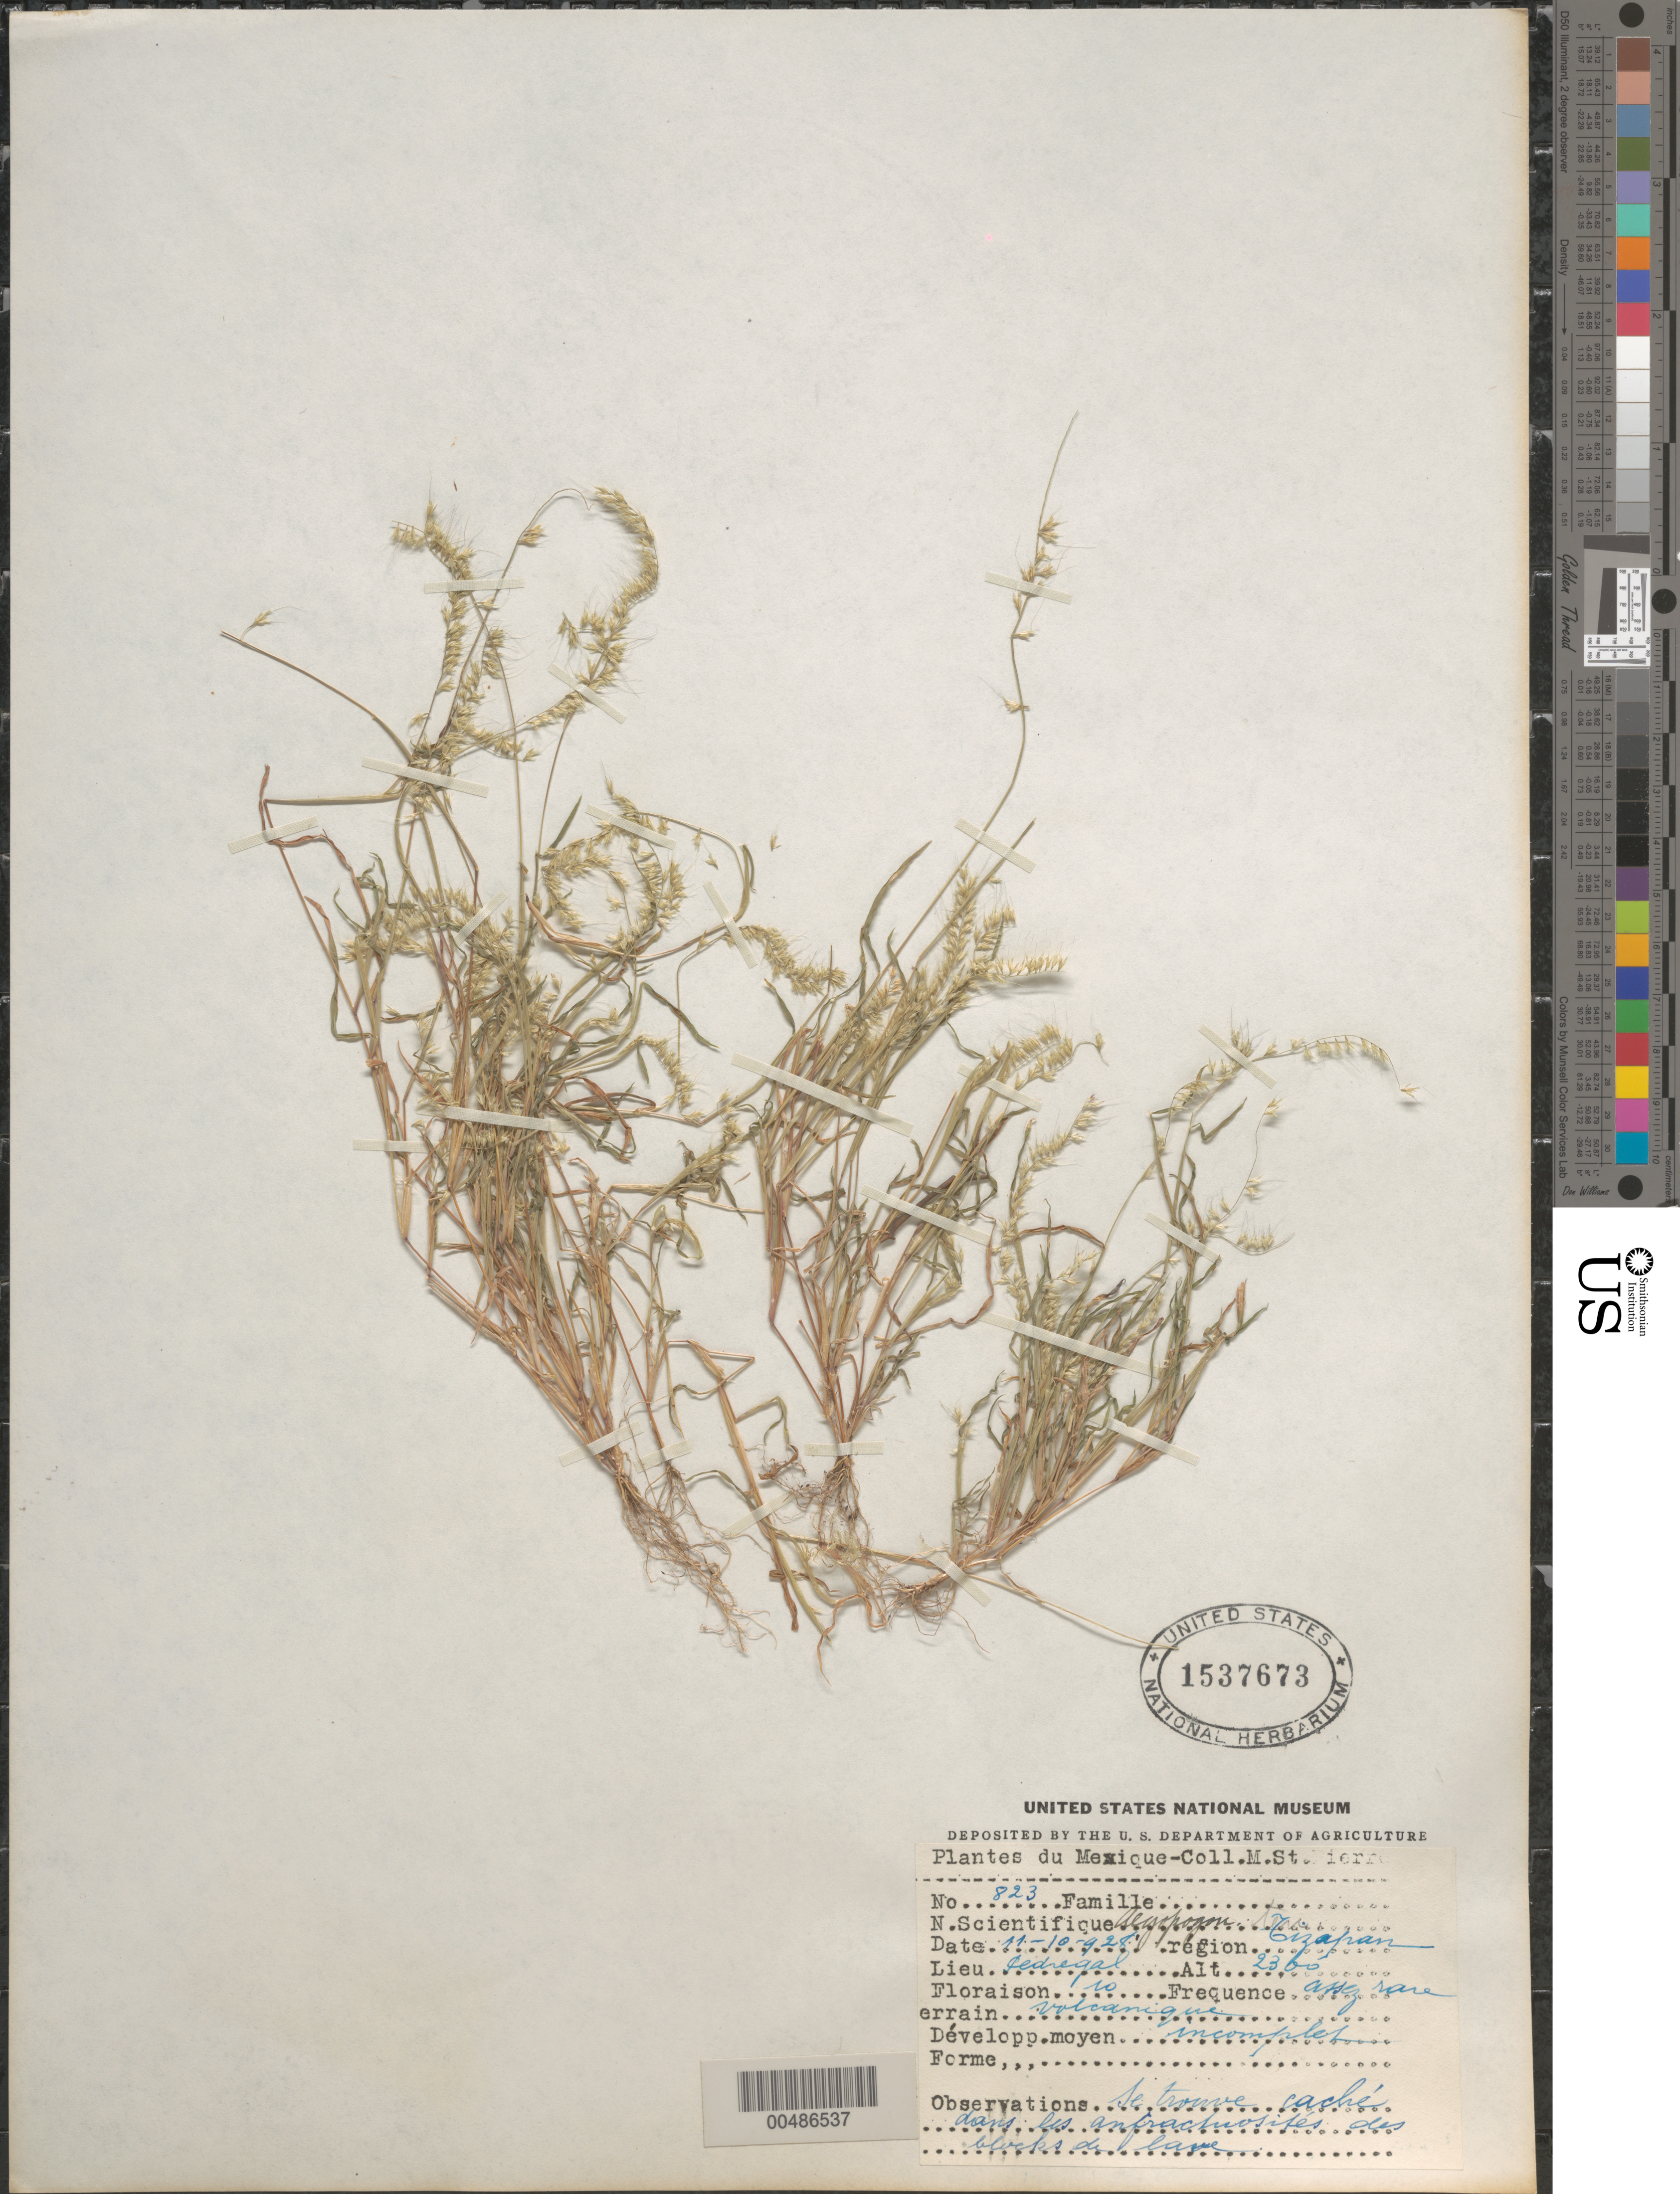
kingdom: Plantae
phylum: Tracheophyta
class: Liliopsida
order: Poales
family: Poaceae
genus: Aegopogon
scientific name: Aegopogon tenellus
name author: (DC.) Trin.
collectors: M. Saint-Pierre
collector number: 823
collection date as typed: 11 Oct 1924 or 10 Nov 1924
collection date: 1924-10-11 or 1924-11-10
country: Mexico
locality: Cizapan, Pedregal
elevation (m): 2300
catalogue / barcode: US 1537673